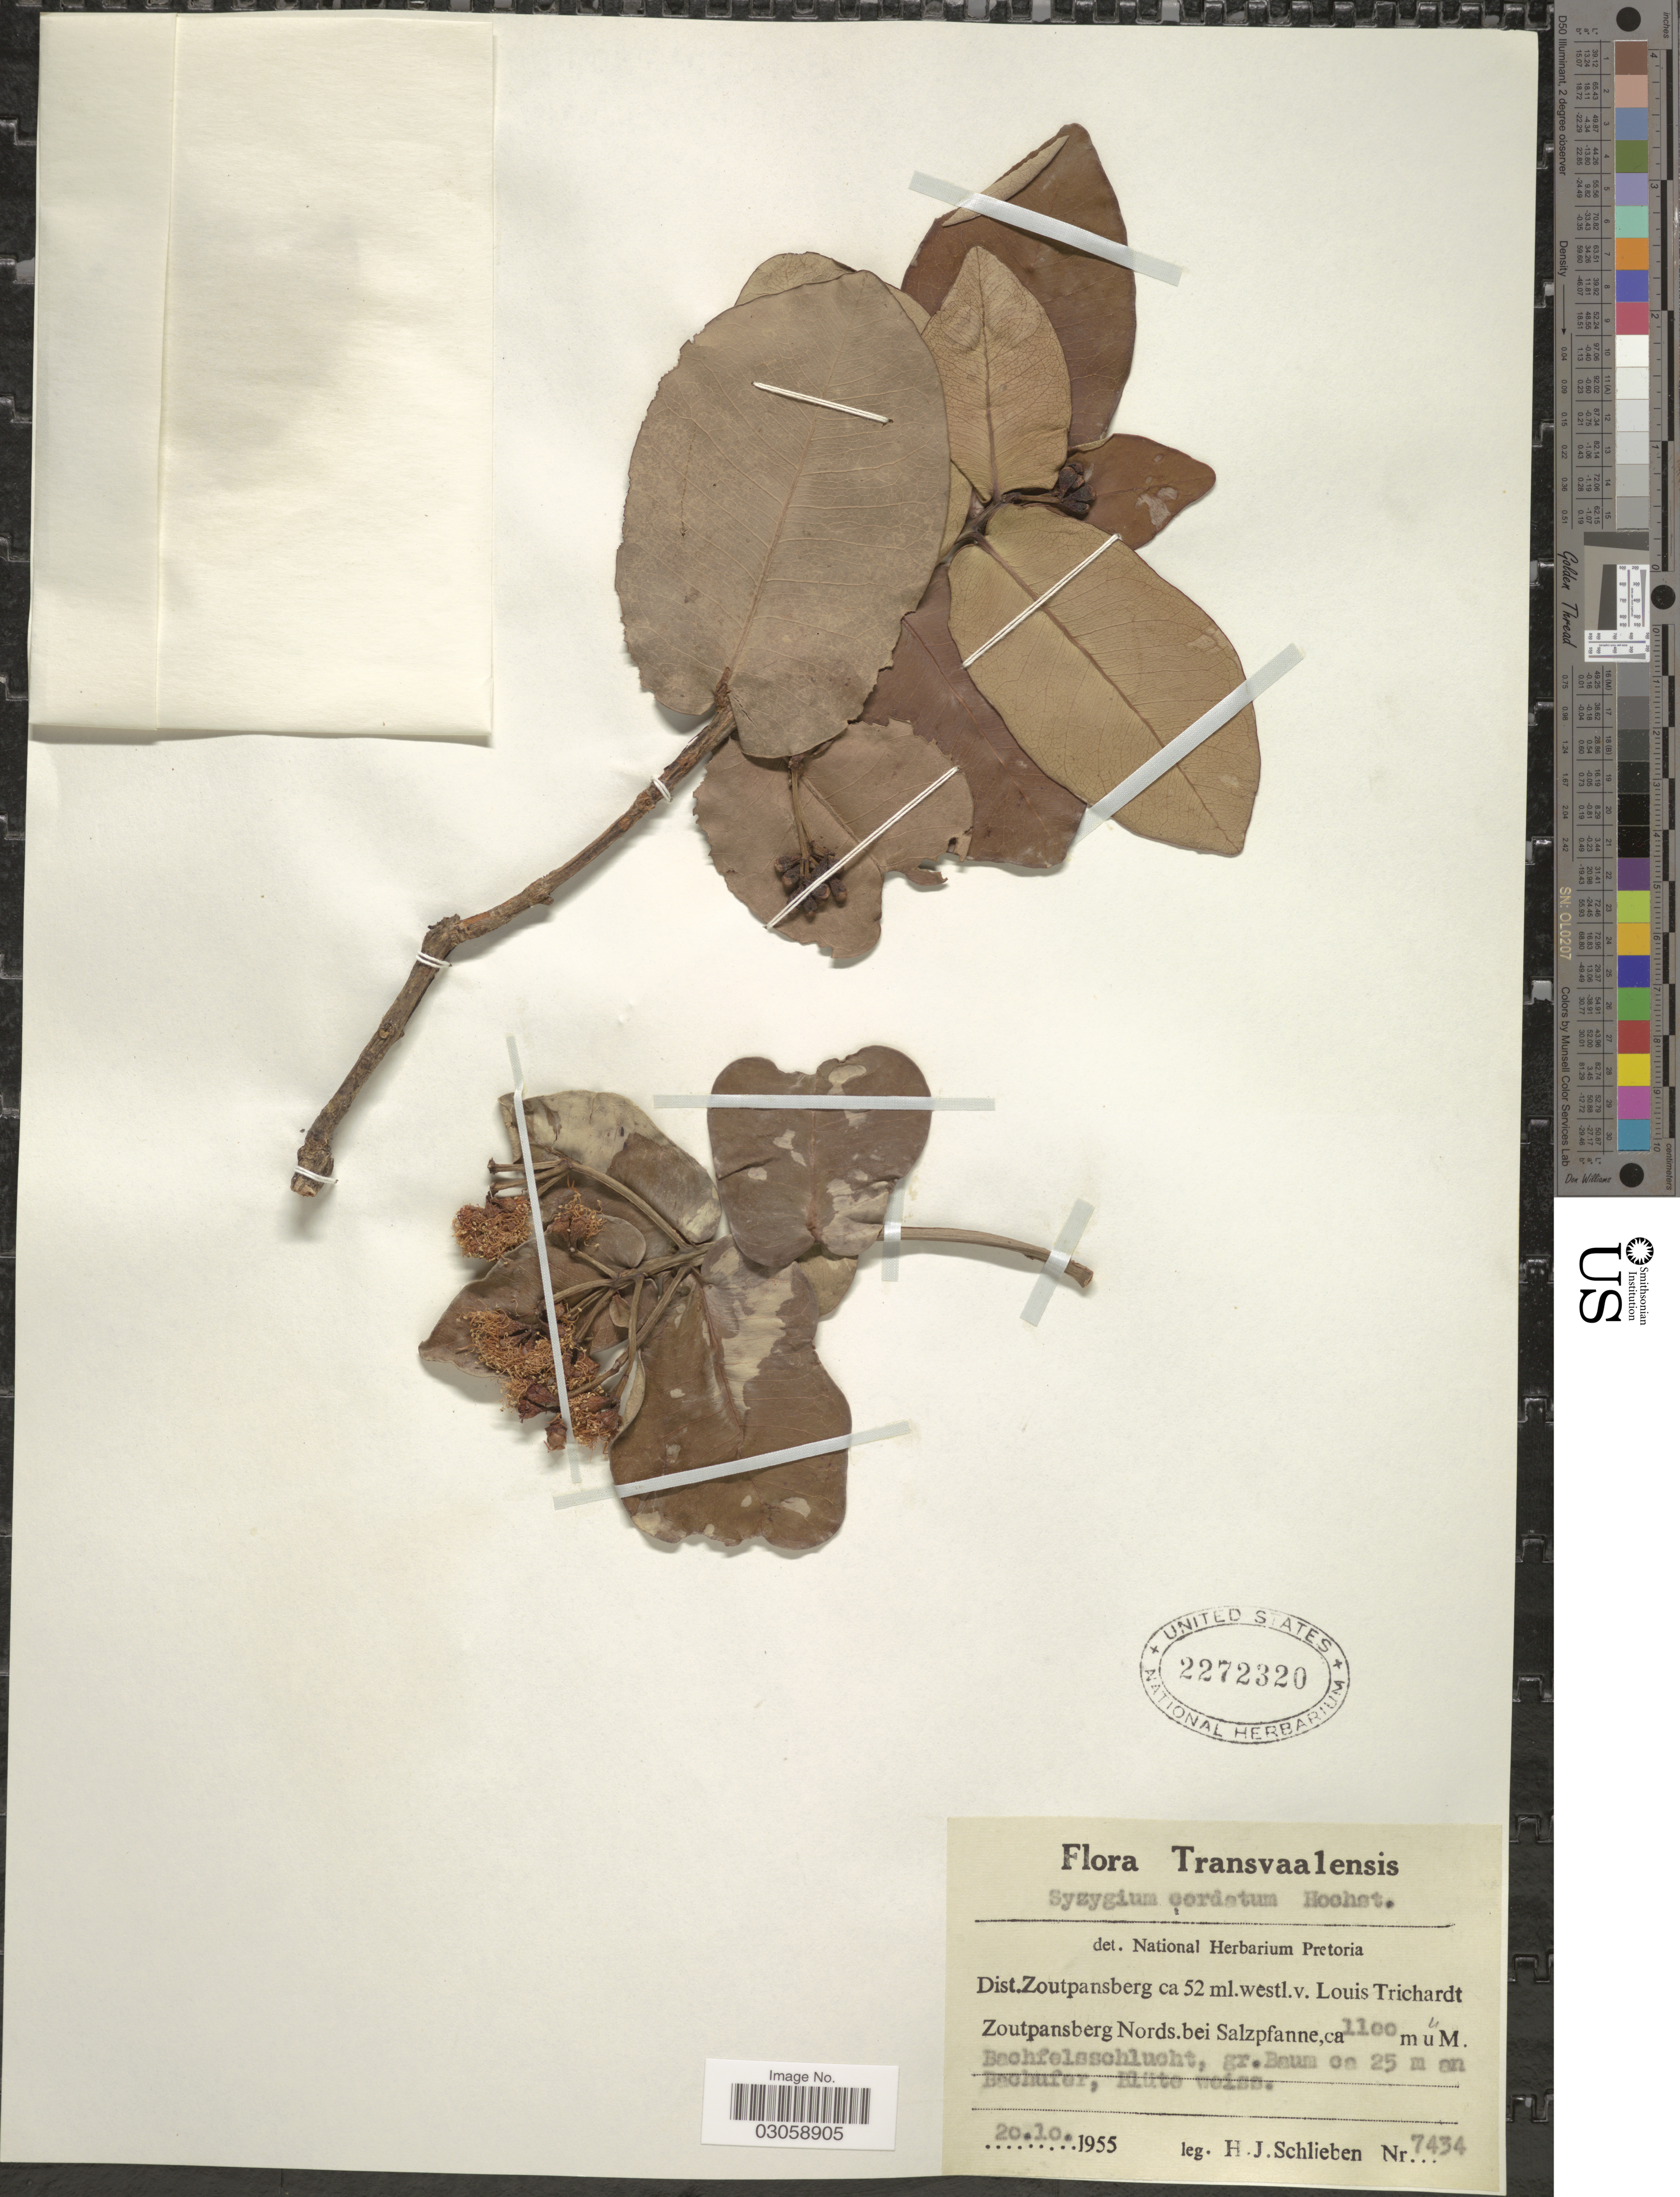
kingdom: Plantae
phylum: Tracheophyta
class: Magnoliopsida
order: Myrtales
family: Myrtaceae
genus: Syzygium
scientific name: Syzygium cordatum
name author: Hochst. ex Krauss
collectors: H. J. Schlieben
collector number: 7434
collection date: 1955-10-20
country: South Africa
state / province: Limpopo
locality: Transvaalensis, Dist. Zoutpansberg ca 52 ml. westl. v. Louis Trichardt, Zoutpansberg Nords, bei Salzpfanne.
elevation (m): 1100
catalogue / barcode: US 2272320